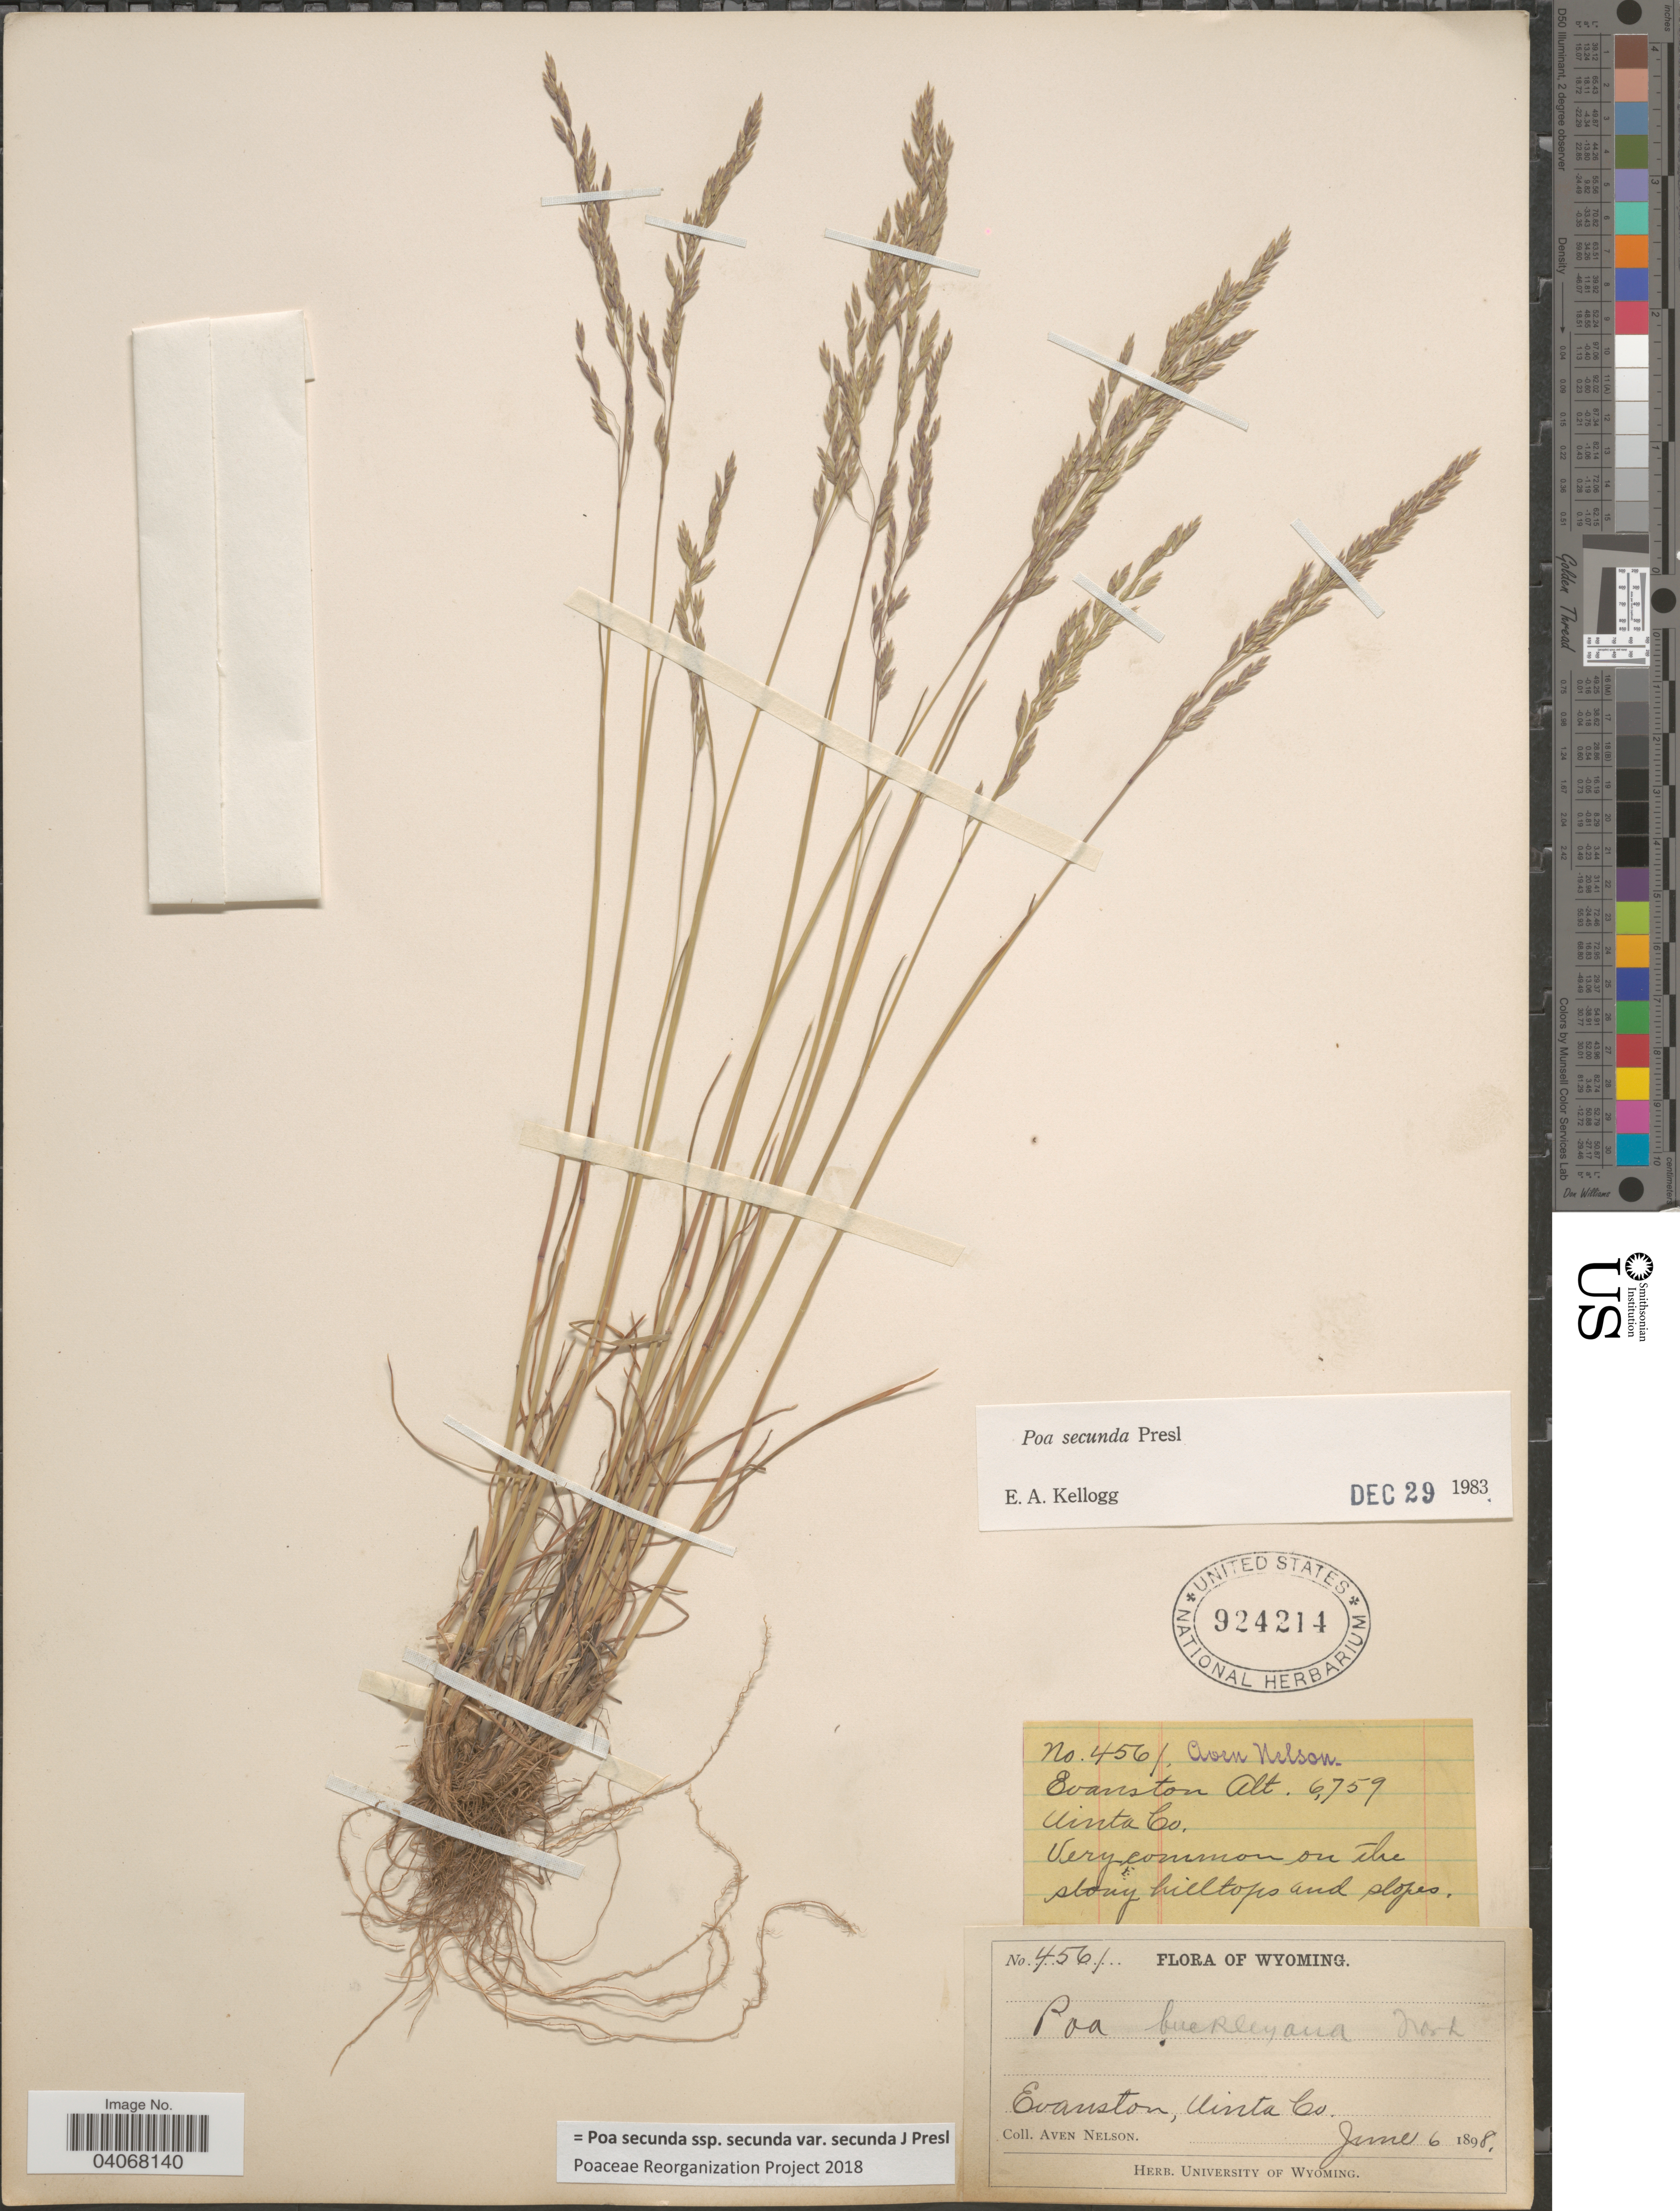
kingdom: Plantae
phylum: Tracheophyta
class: Liliopsida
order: Poales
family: Poaceae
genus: Poa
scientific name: Poa secunda subsp. secunda var. secunda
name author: J. Presl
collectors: A. Nelson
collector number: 4561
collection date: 1898-06-06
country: United States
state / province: Wyoming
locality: Evanston, Uinta Co.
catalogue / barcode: US 924214